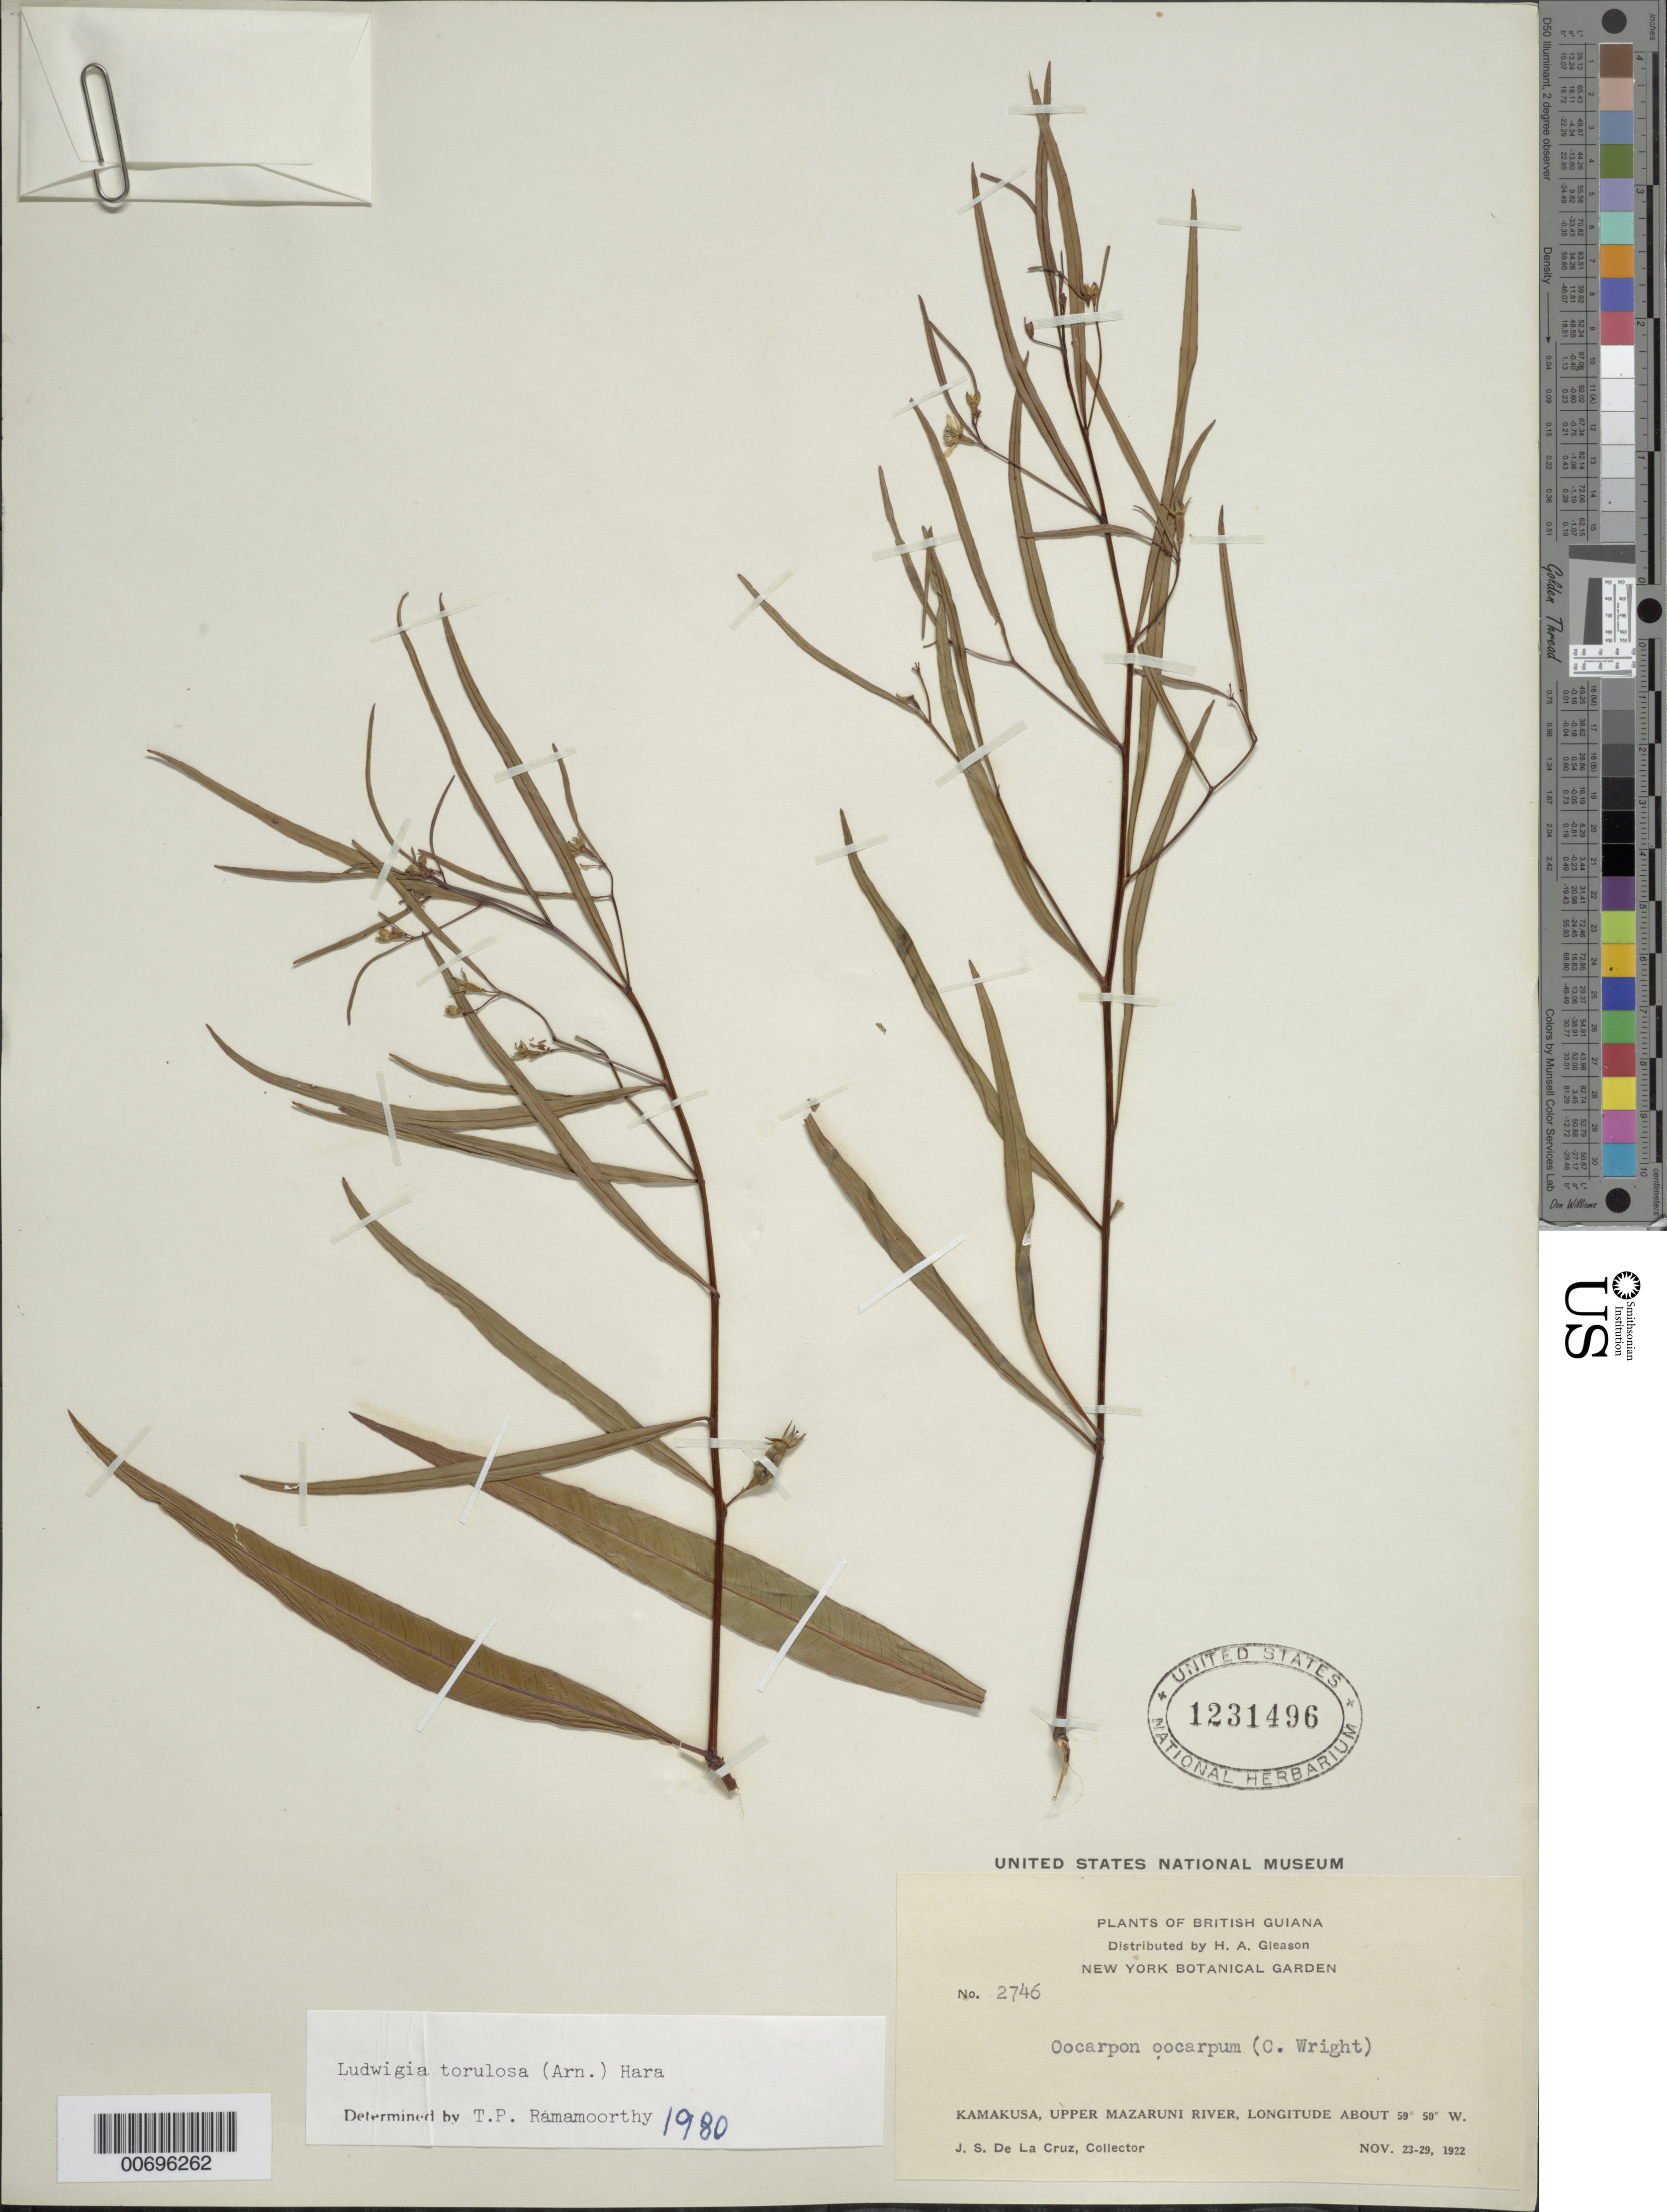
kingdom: Plantae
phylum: Tracheophyta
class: Magnoliopsida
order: Myrtales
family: Onagraceae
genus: Ludwigia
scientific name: Ludwigia torulosa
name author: (Arn.) H. Hara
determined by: Ramamoorthy, T. P.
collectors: J. S. de la Cruz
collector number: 2746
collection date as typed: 23-Nov-22 to 29-Nov-22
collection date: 1922-11-23/1922-11-29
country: Guyana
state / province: Cuyuni-Mazaruni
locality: Kamakusa, Upper Mazaruni R.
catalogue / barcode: US 1231496